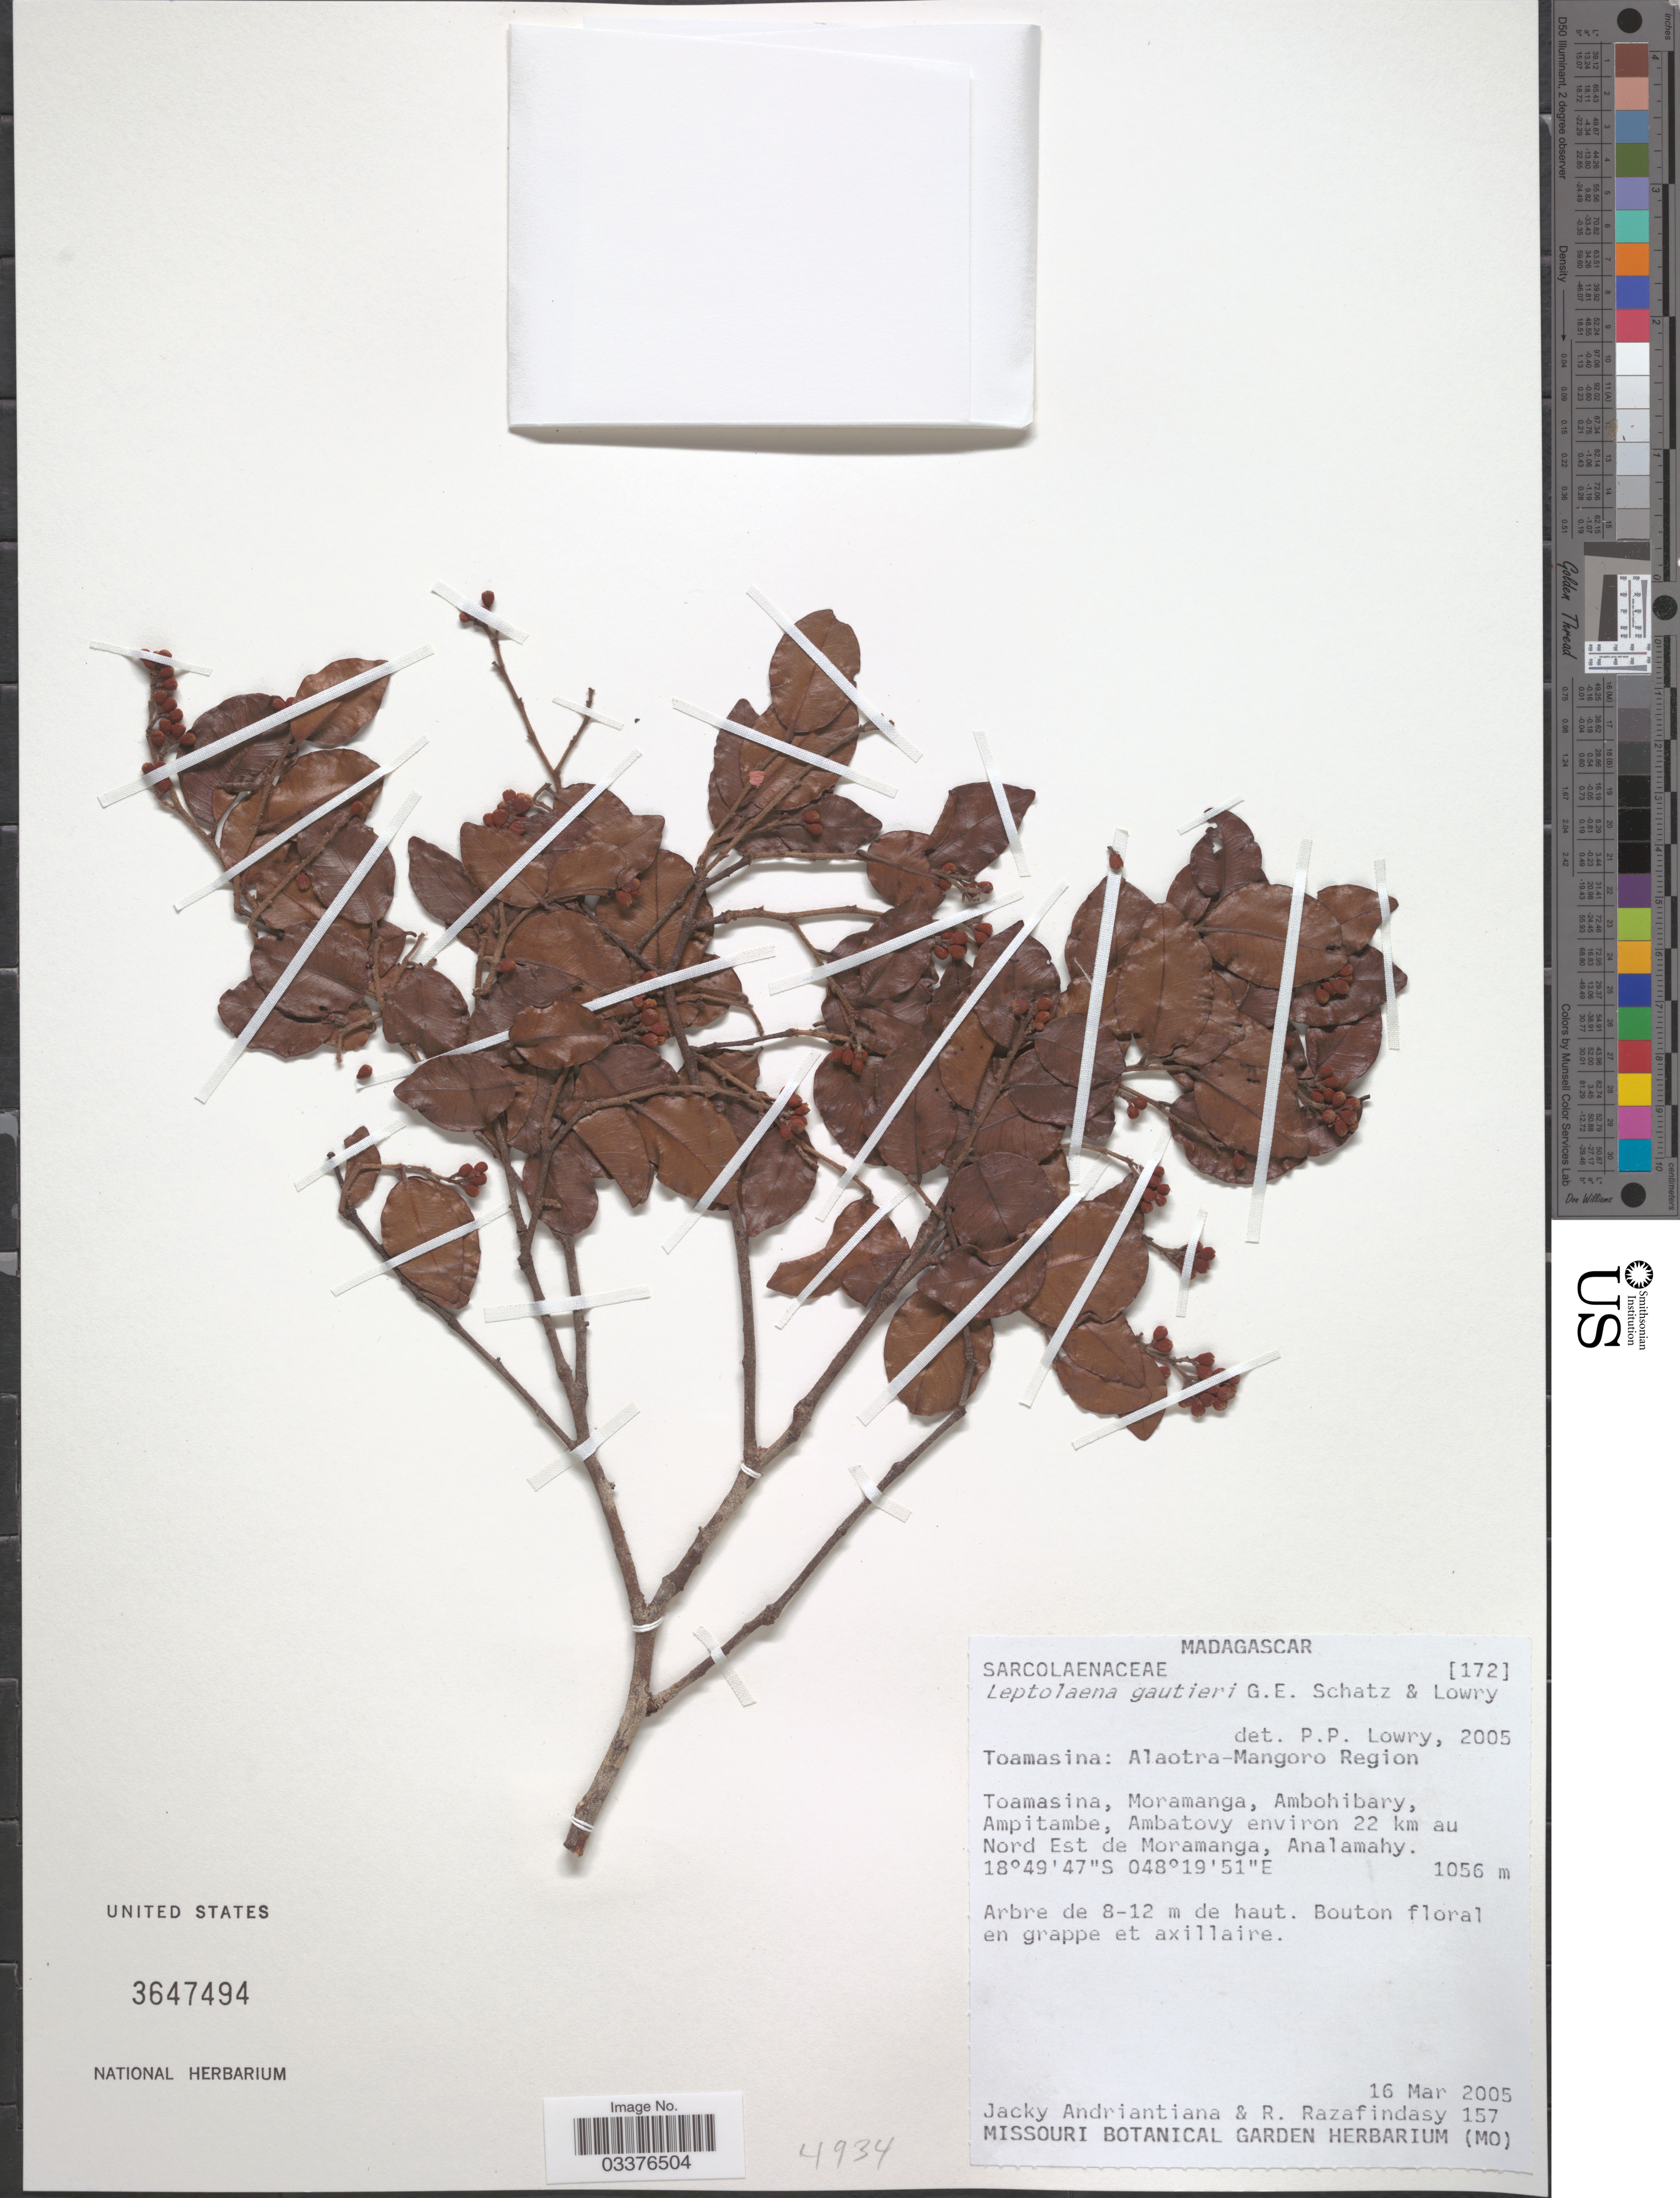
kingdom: Plantae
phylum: Tracheophyta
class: Magnoliopsida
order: Malvales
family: Sarcolaenaceae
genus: Leptolaena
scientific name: Leptolaena gautieri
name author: G.E. Schatz & Lowry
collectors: J. Andriantiana & R. Razafindasy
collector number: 157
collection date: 2005-03-16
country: Madagascar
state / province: Alaotra Mangoro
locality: Alaotra-Mangoro Region. Toamasiona, Moramanga, Ambohibary, Ampitambe, Ambatovy environ 22 km au Nord Est de Moramanga, Analamahy.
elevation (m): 1056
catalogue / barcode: US 3647494